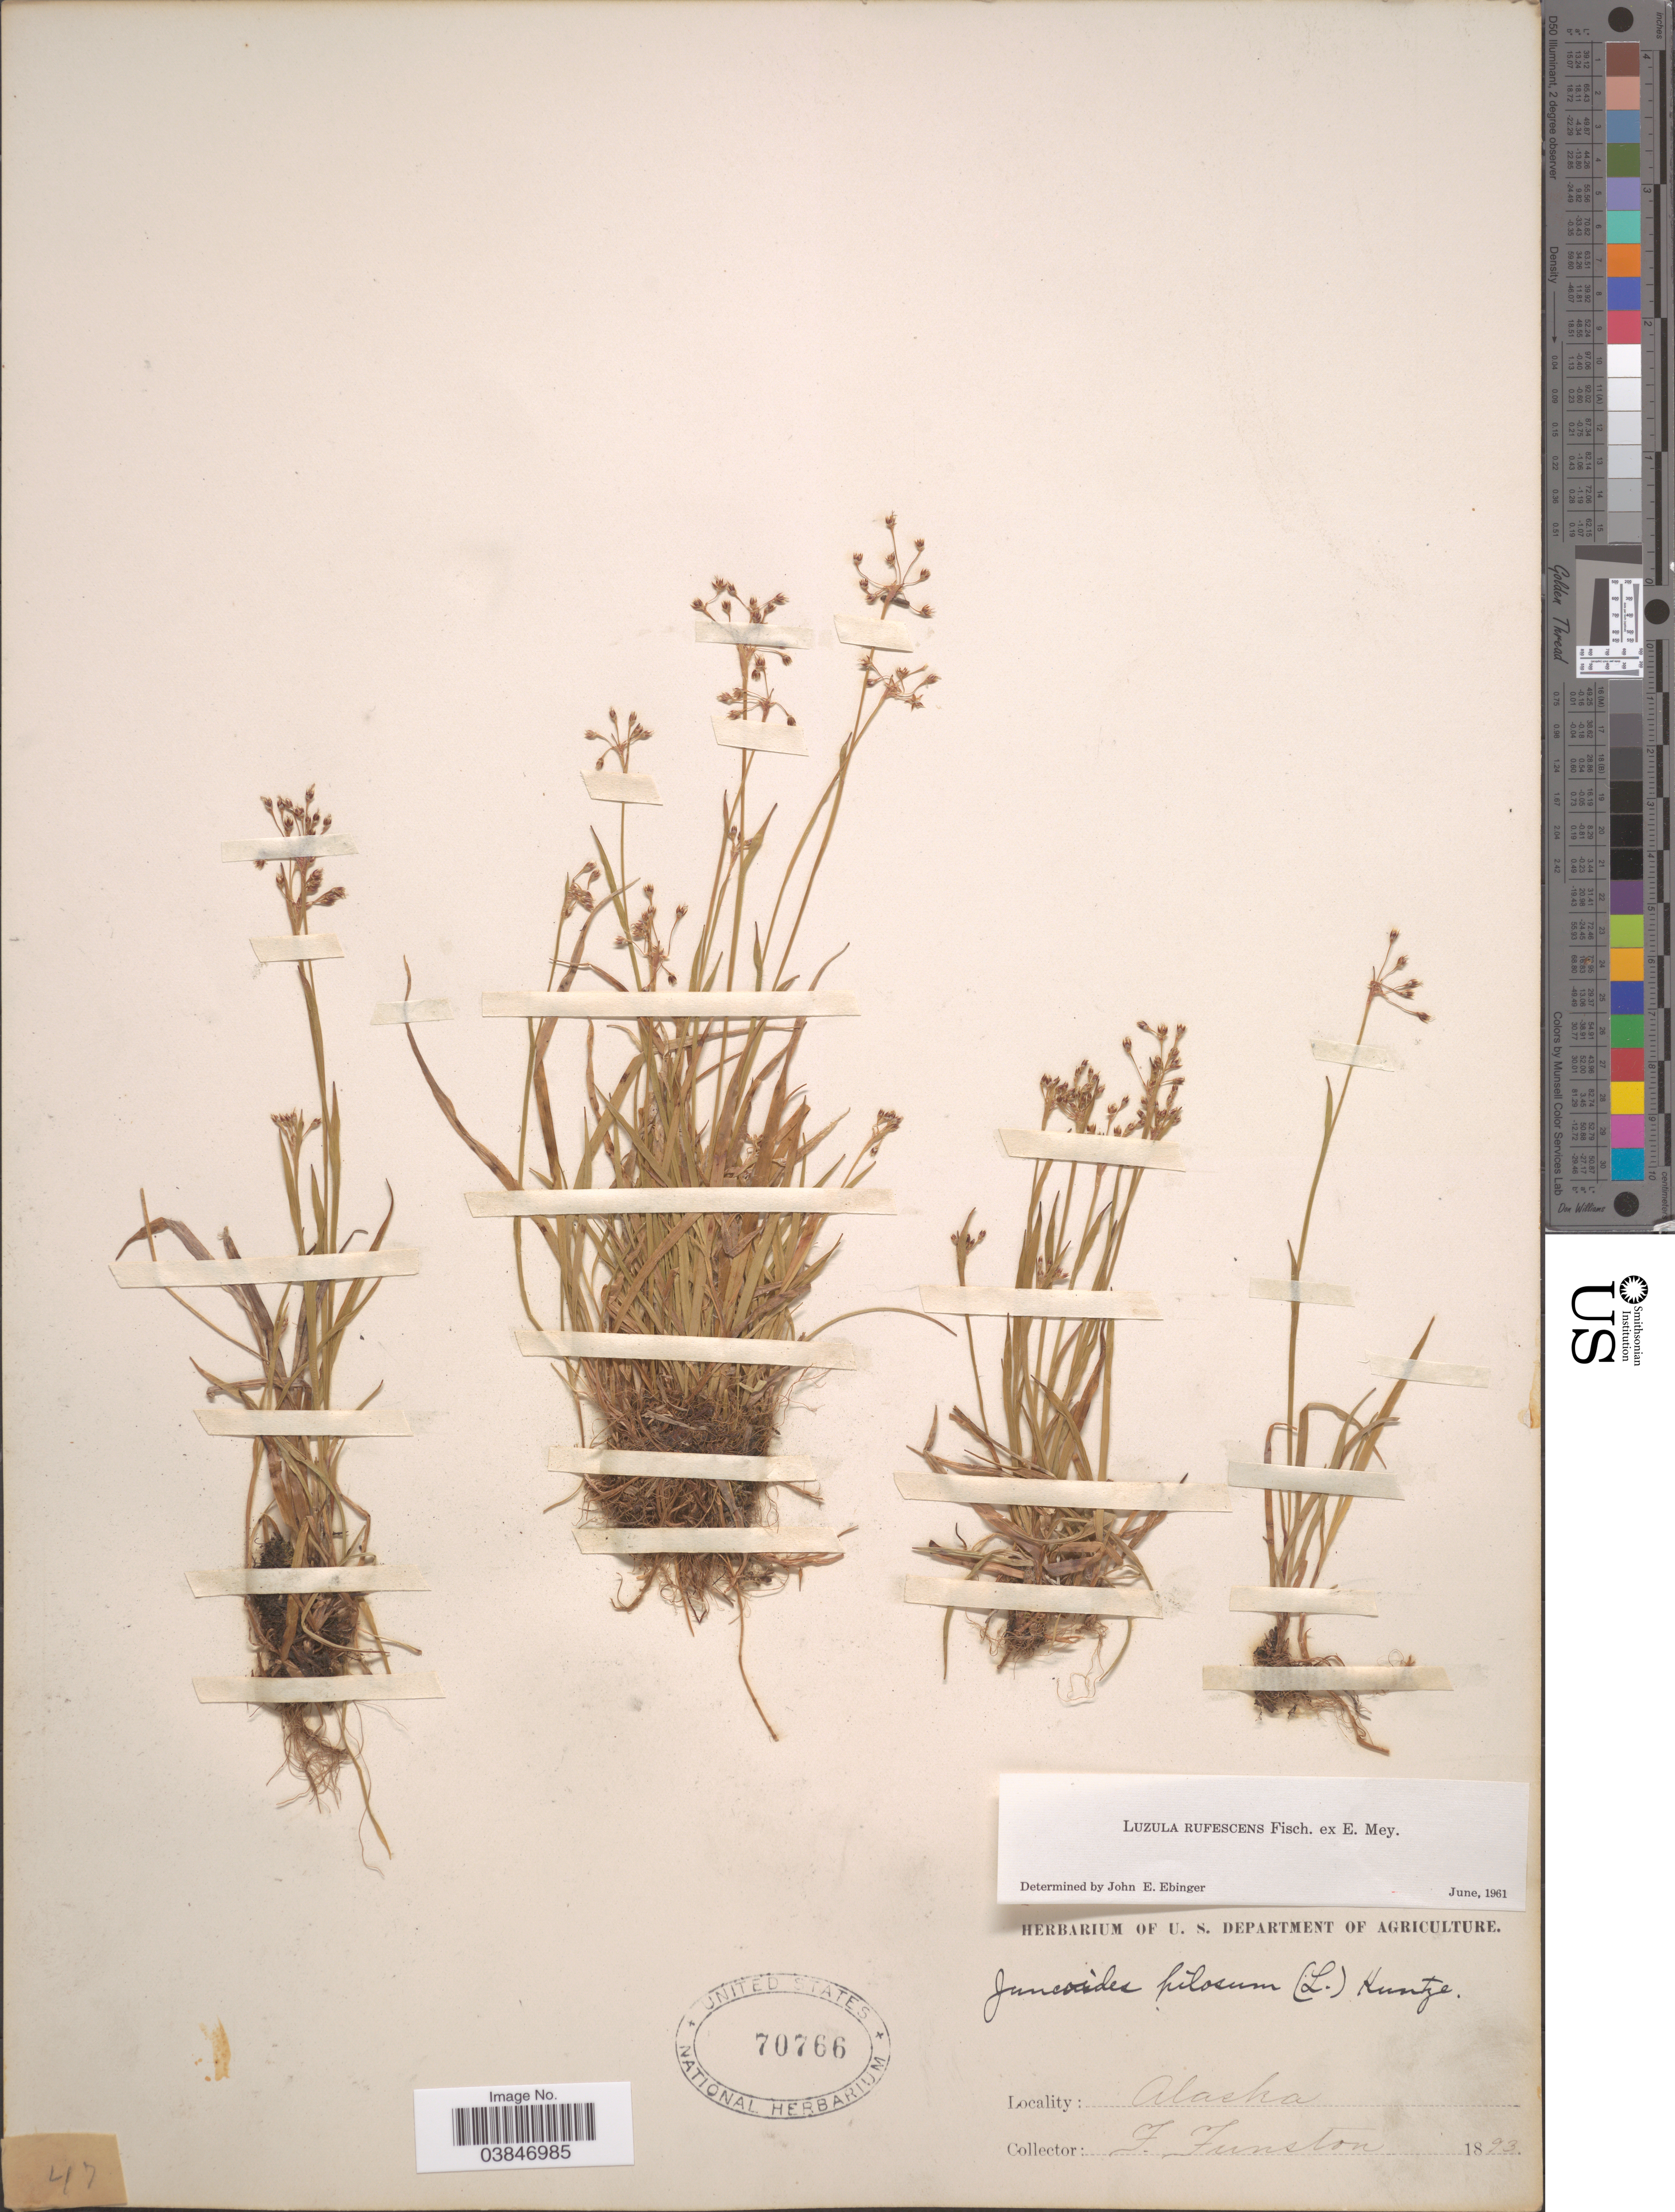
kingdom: Plantae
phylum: Tracheophyta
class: Liliopsida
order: Poales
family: Juncaceae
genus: Luzula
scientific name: Luzula rufescens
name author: Fisch. ex E. Mey.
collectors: F. Funston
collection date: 1893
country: United States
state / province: Alaska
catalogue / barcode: US 70766